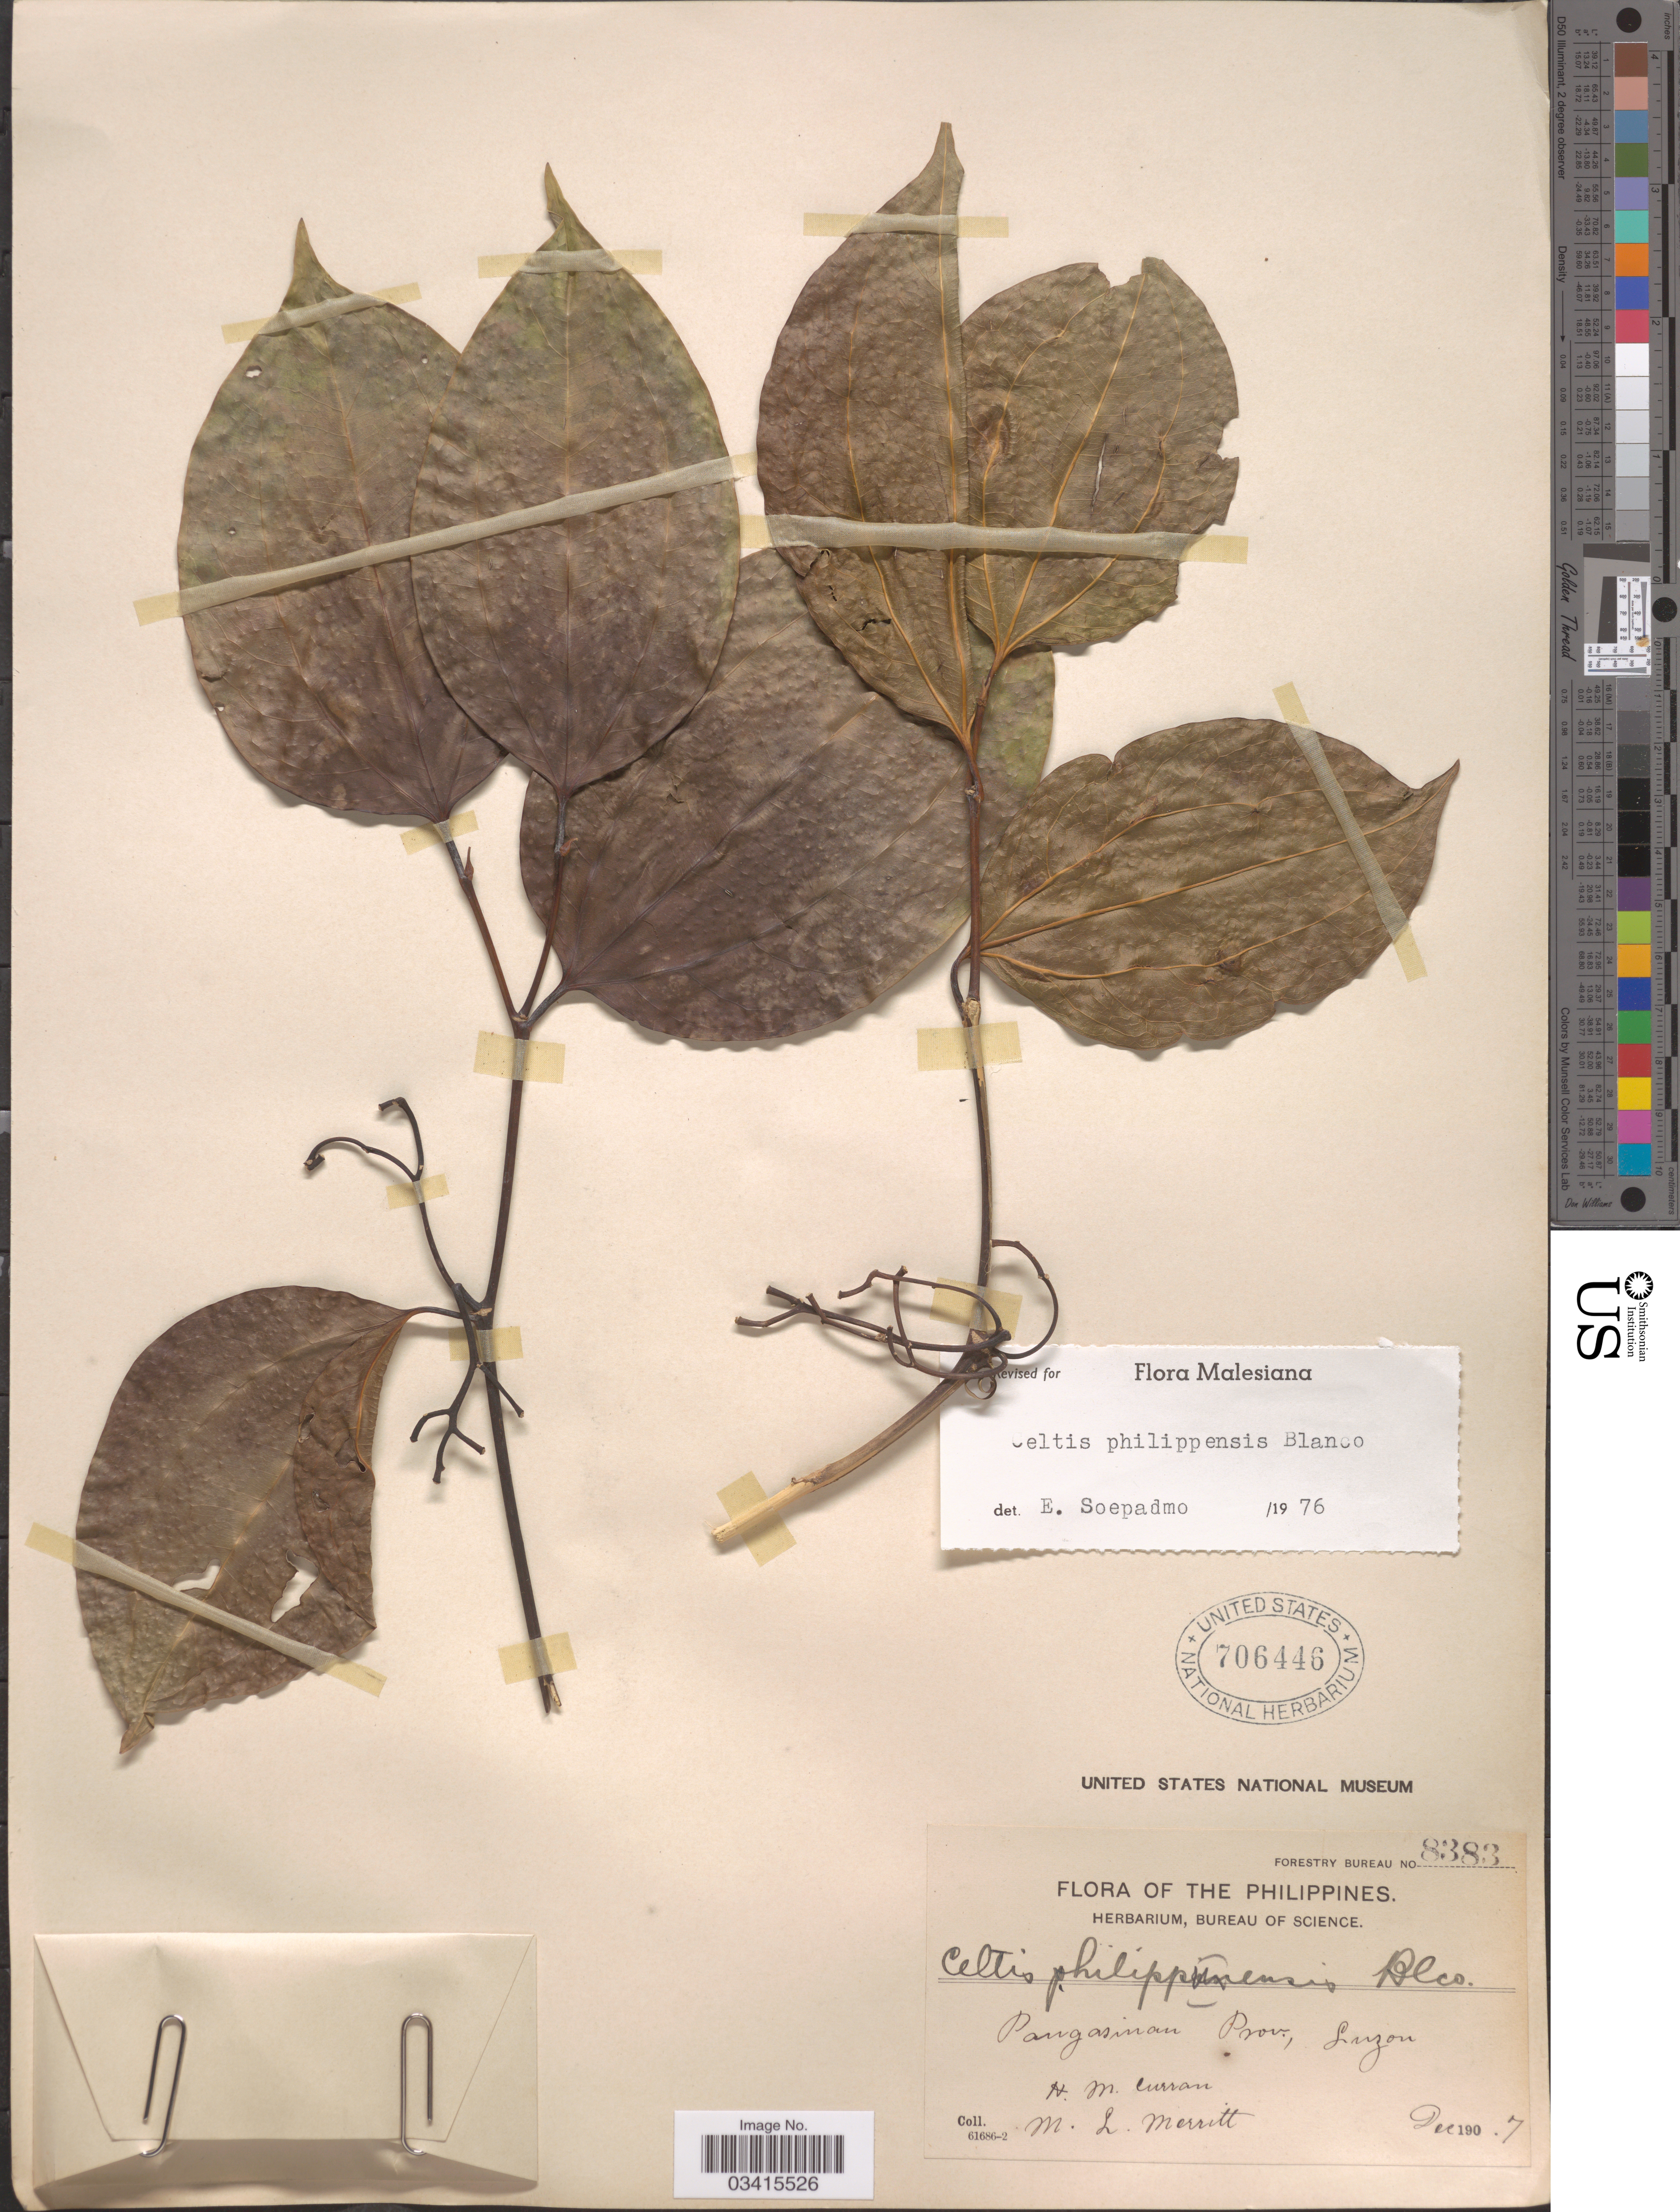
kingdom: Plantae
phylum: Tracheophyta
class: Magnoliopsida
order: Rosales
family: Cannabaceae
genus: Celtis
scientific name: Celtis philippensis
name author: Blanco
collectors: H. M. Curran & M. L. Merritt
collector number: Forestry Bureau 8383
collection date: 1907-12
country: Philippines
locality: Pangasinan Prov., Luzon.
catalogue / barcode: US 706446